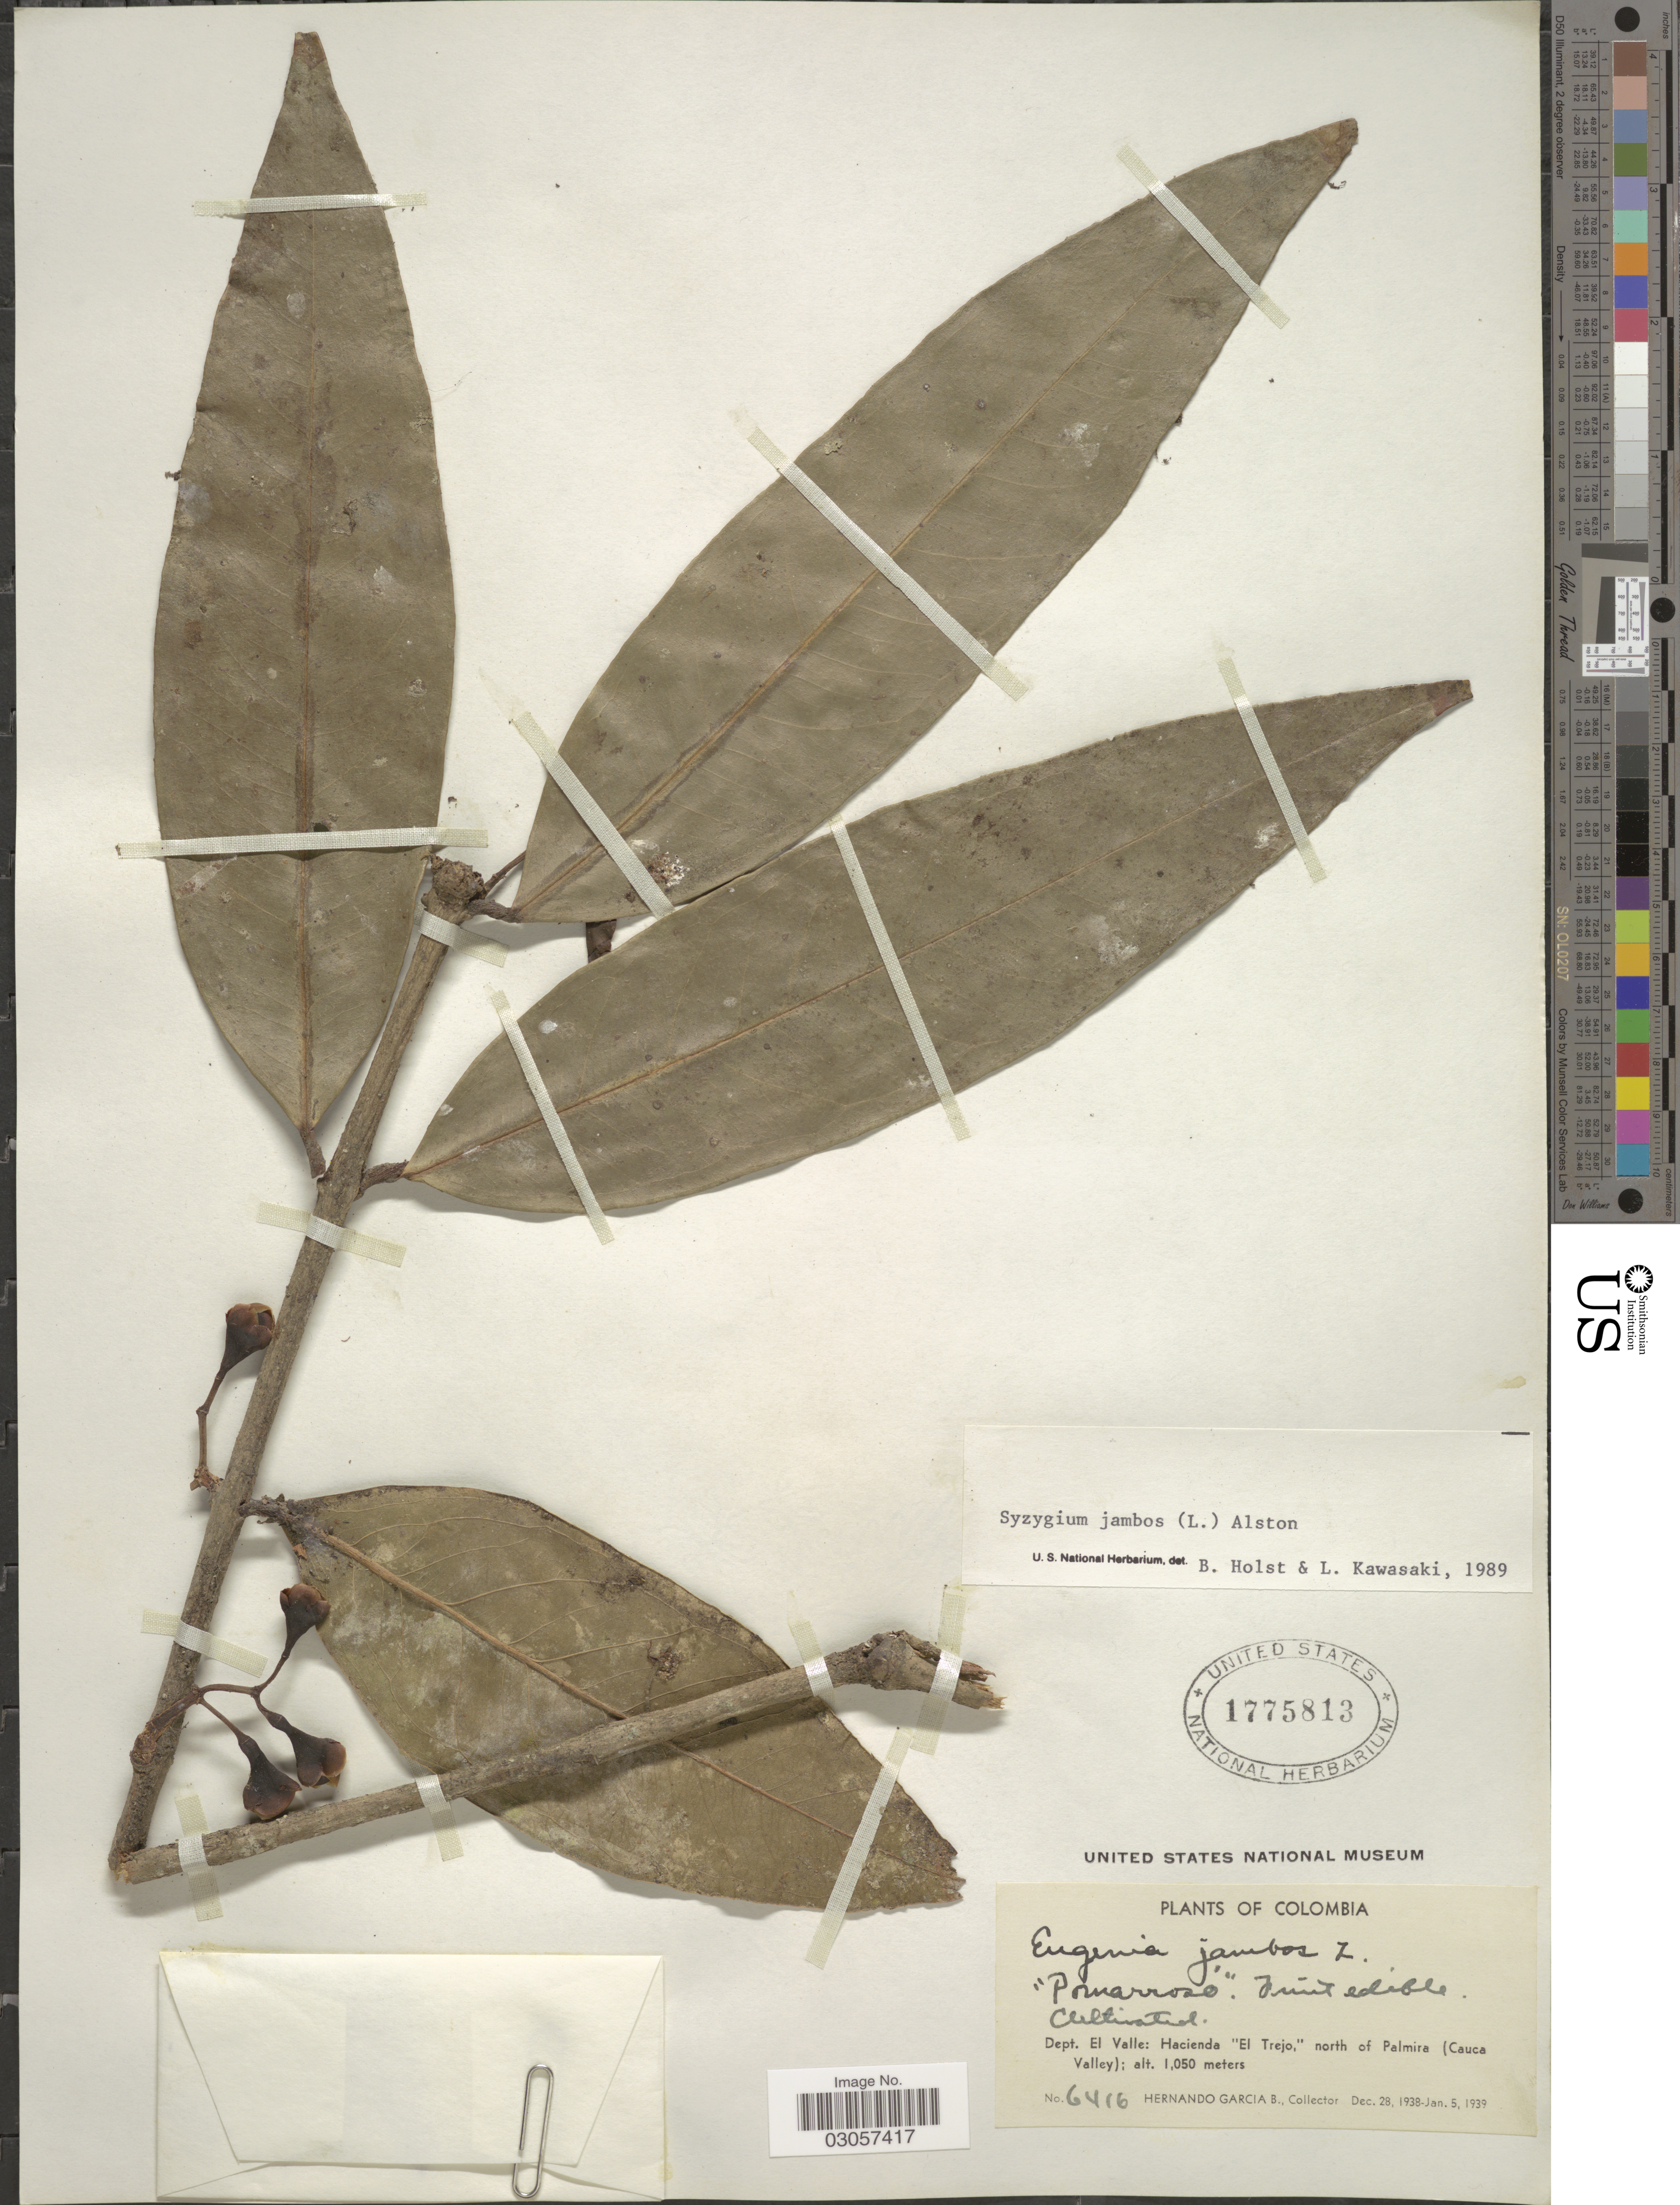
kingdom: Plantae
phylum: Tracheophyta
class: Magnoliopsida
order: Myrtales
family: Myrtaceae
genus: Syzygium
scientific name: Syzygium jambos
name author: (L.) Alston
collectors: H. García Barriga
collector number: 6416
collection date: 1938-12-28/1939-01-05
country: Colombia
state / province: Valle del Cauca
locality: Dept. El Valle: Hacienda "El Trejo", north of Palmira (Cauca Valley).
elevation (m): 1050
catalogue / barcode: US 1775813